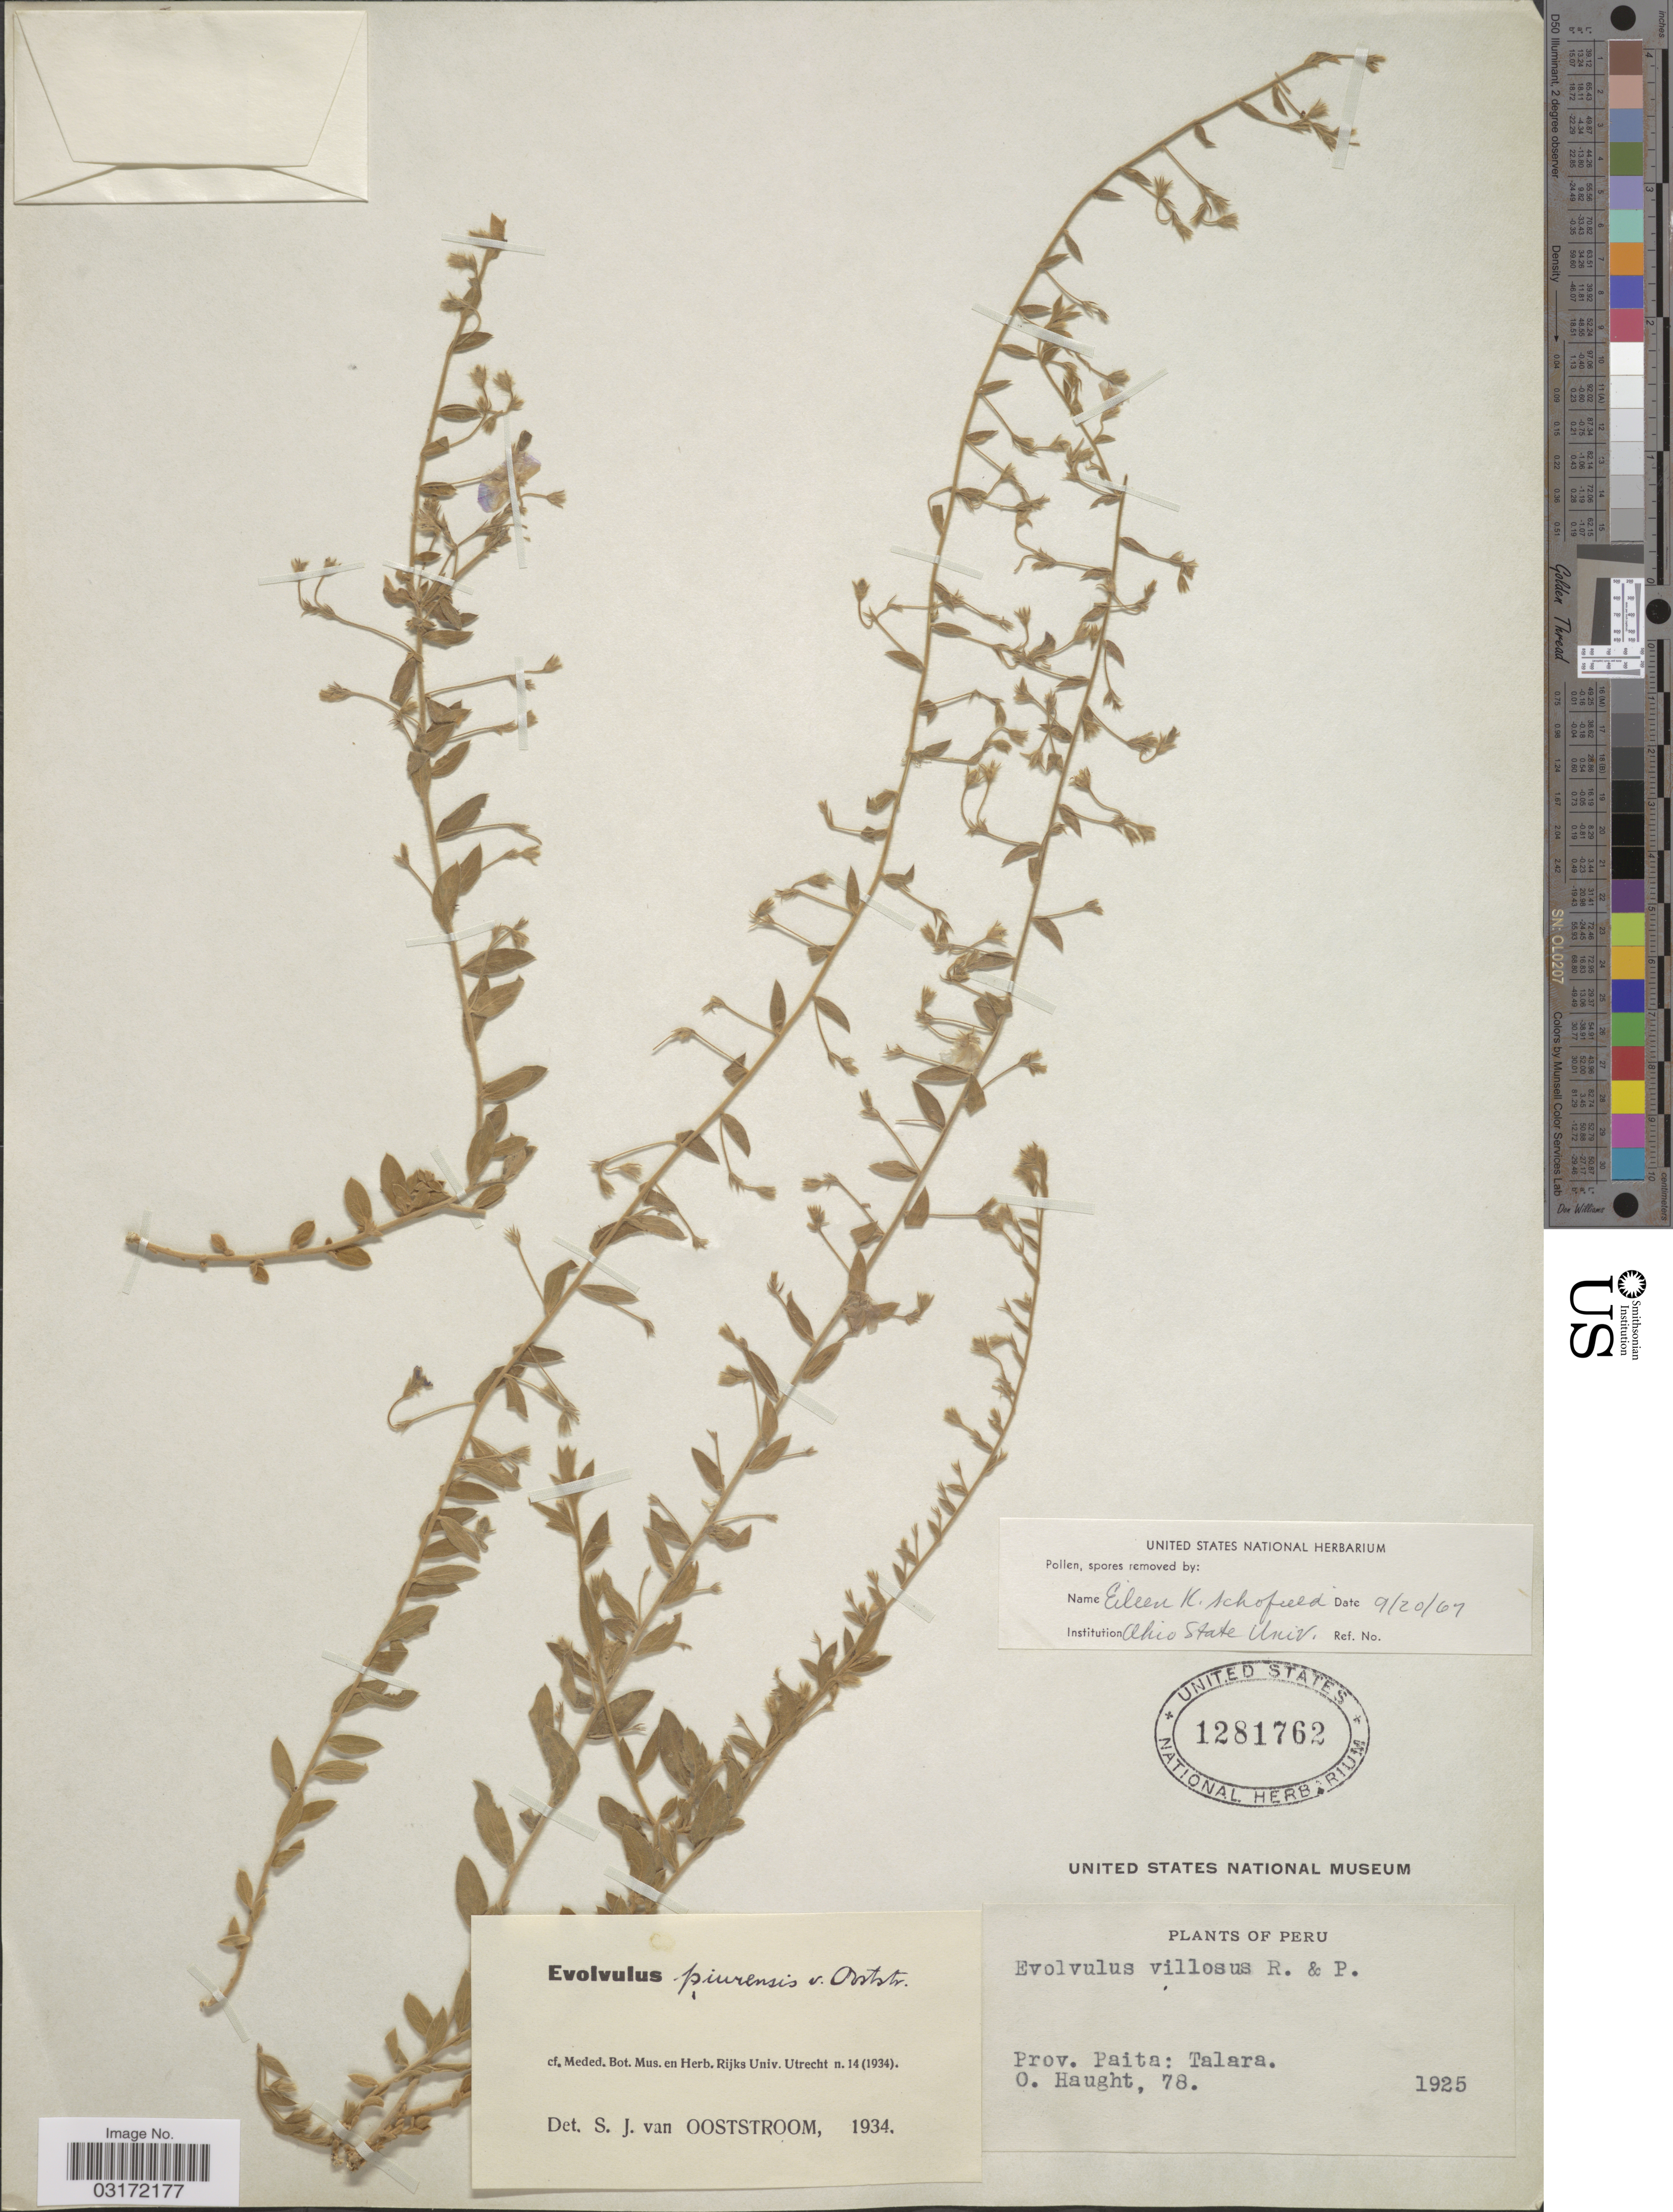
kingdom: Plantae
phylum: Tracheophyta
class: Magnoliopsida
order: Solanales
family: Convolvulaceae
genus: Evolvulus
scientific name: Evolvulus piurensis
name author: Ooststr.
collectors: O. Haught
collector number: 78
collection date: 1925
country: Peru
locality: Prov. Paita: Talara.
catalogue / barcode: US 1281762